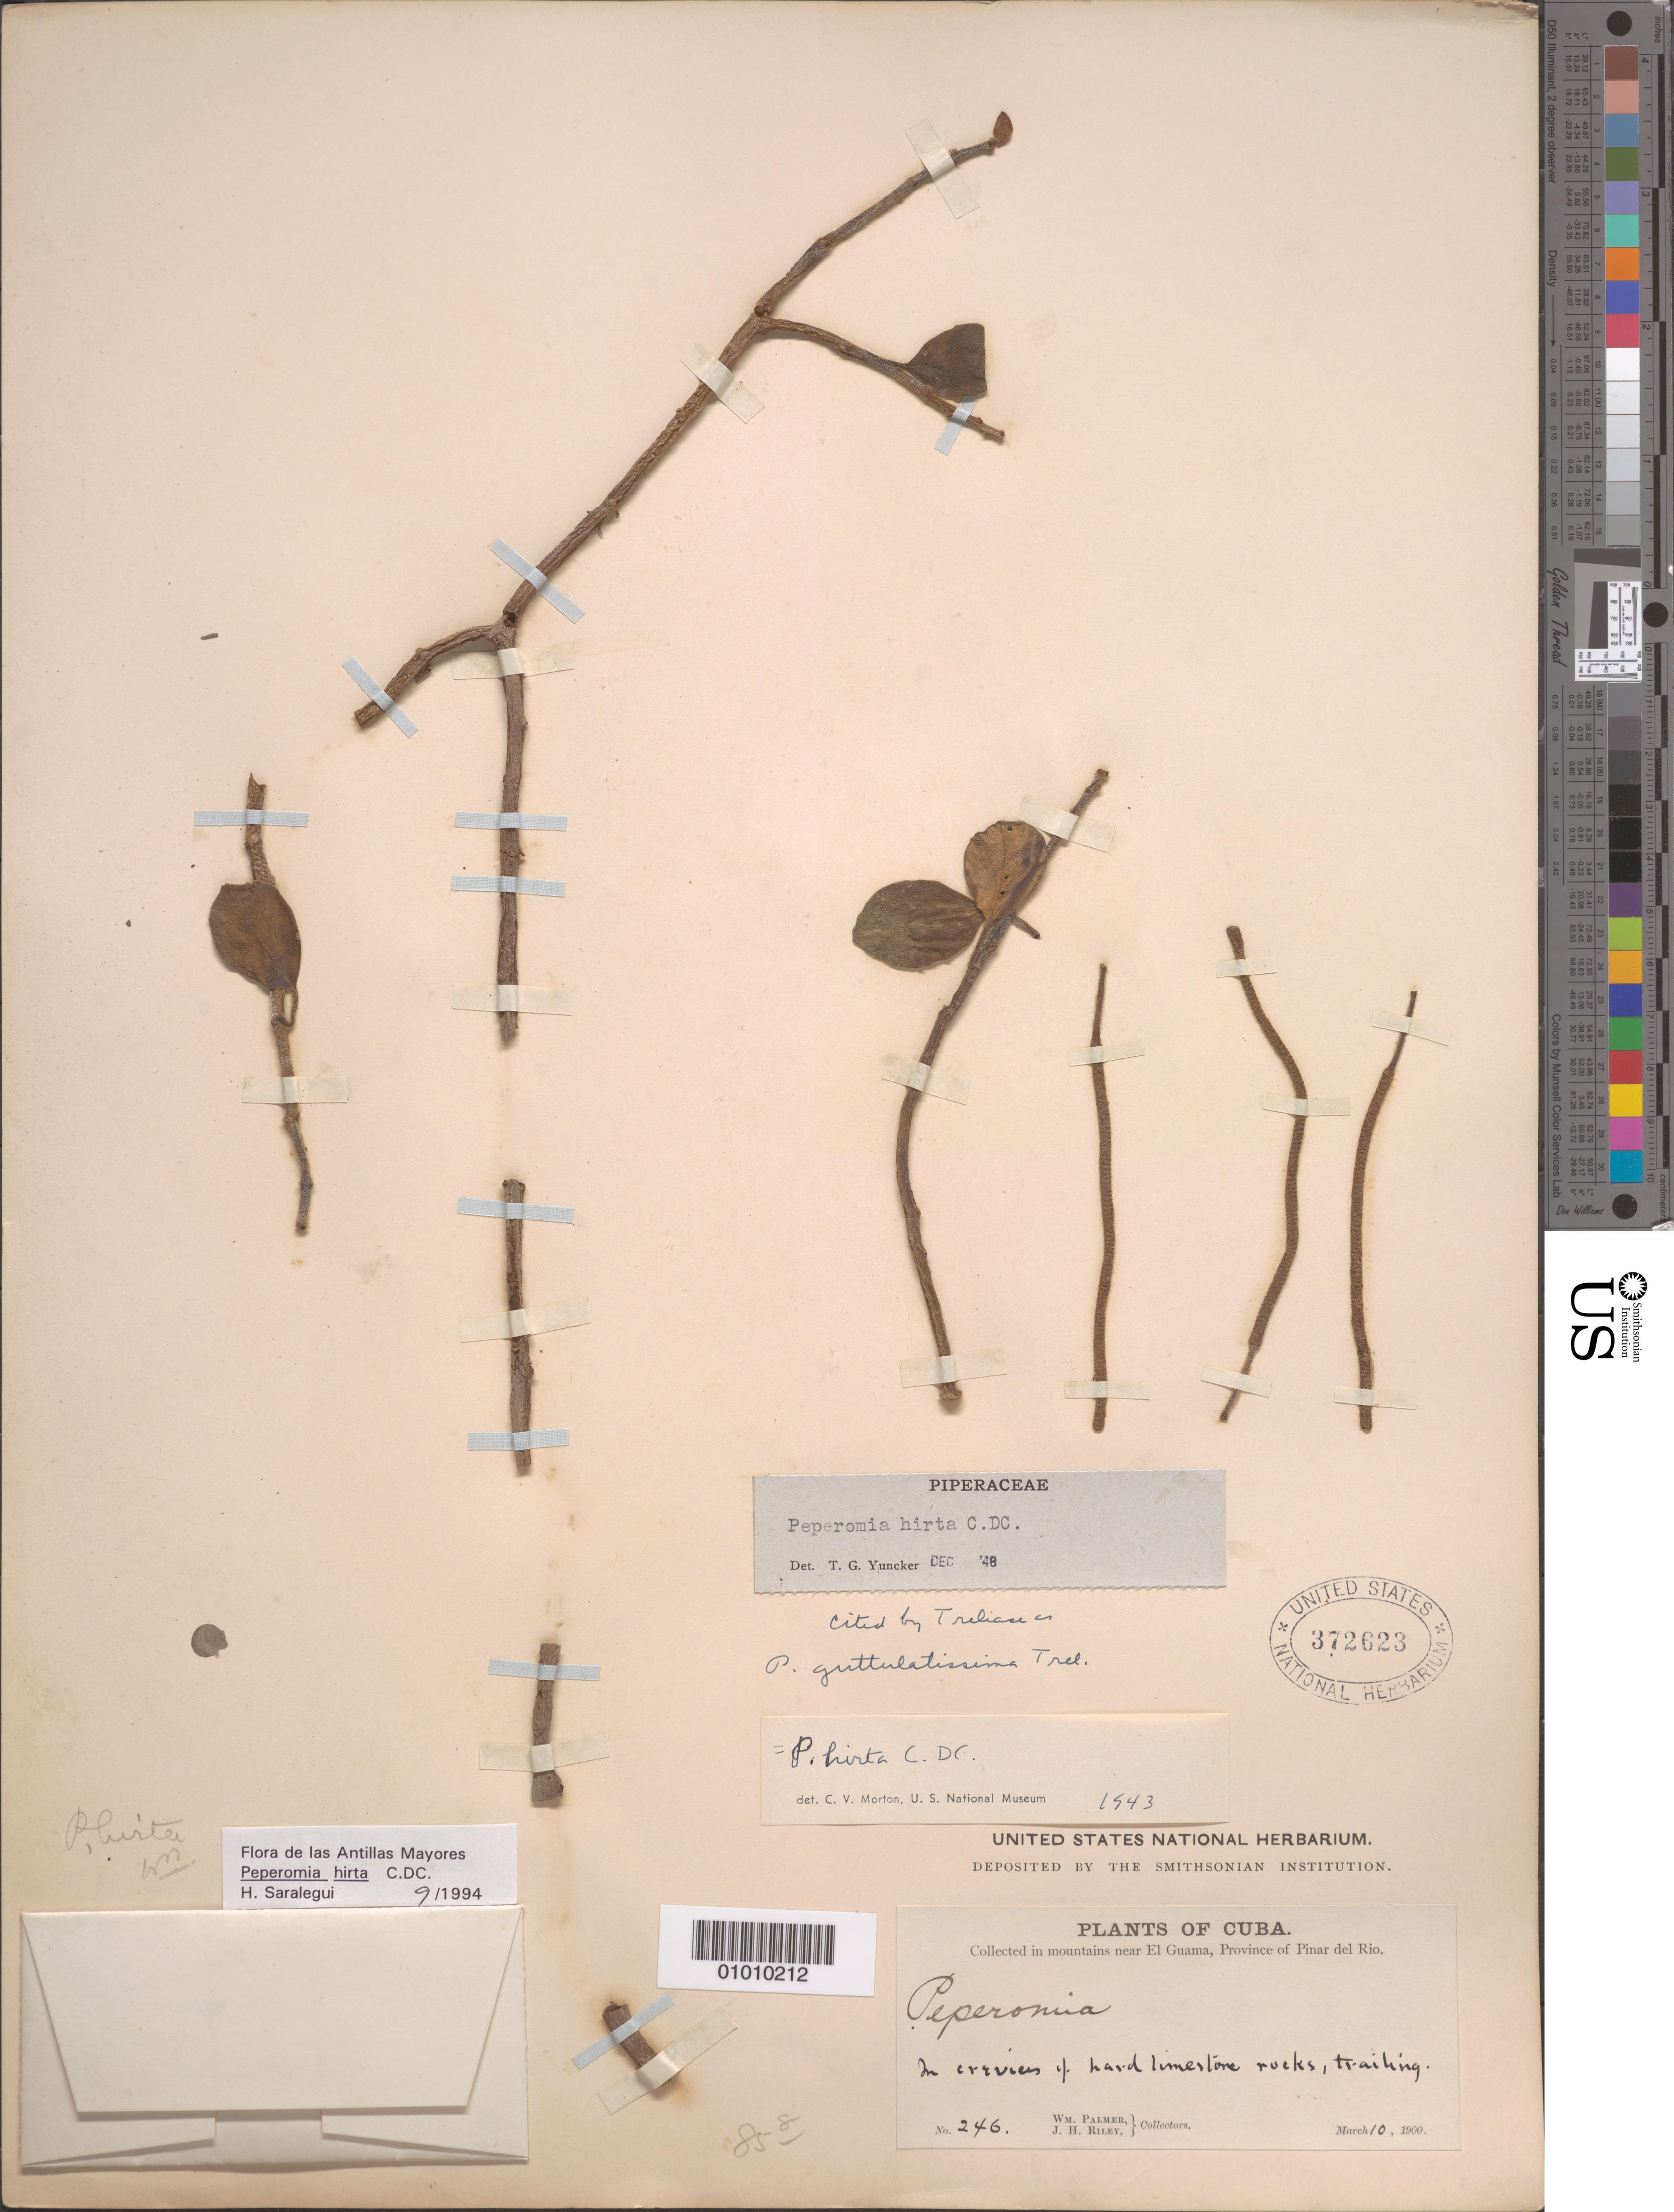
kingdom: Plantae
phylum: Tracheophyta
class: Magnoliopsida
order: Piperales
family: Piperaceae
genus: Peperomia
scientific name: Peperomia hirta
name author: C. DC.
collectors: W. Palmer & J. H. Riley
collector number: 246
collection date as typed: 10 Mar 1900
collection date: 1900-03-10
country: Cuba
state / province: Pinar del Rio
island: Cuba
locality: Mountains near El Guama in crevices of hard limestone rock, trailing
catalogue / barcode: US 372623